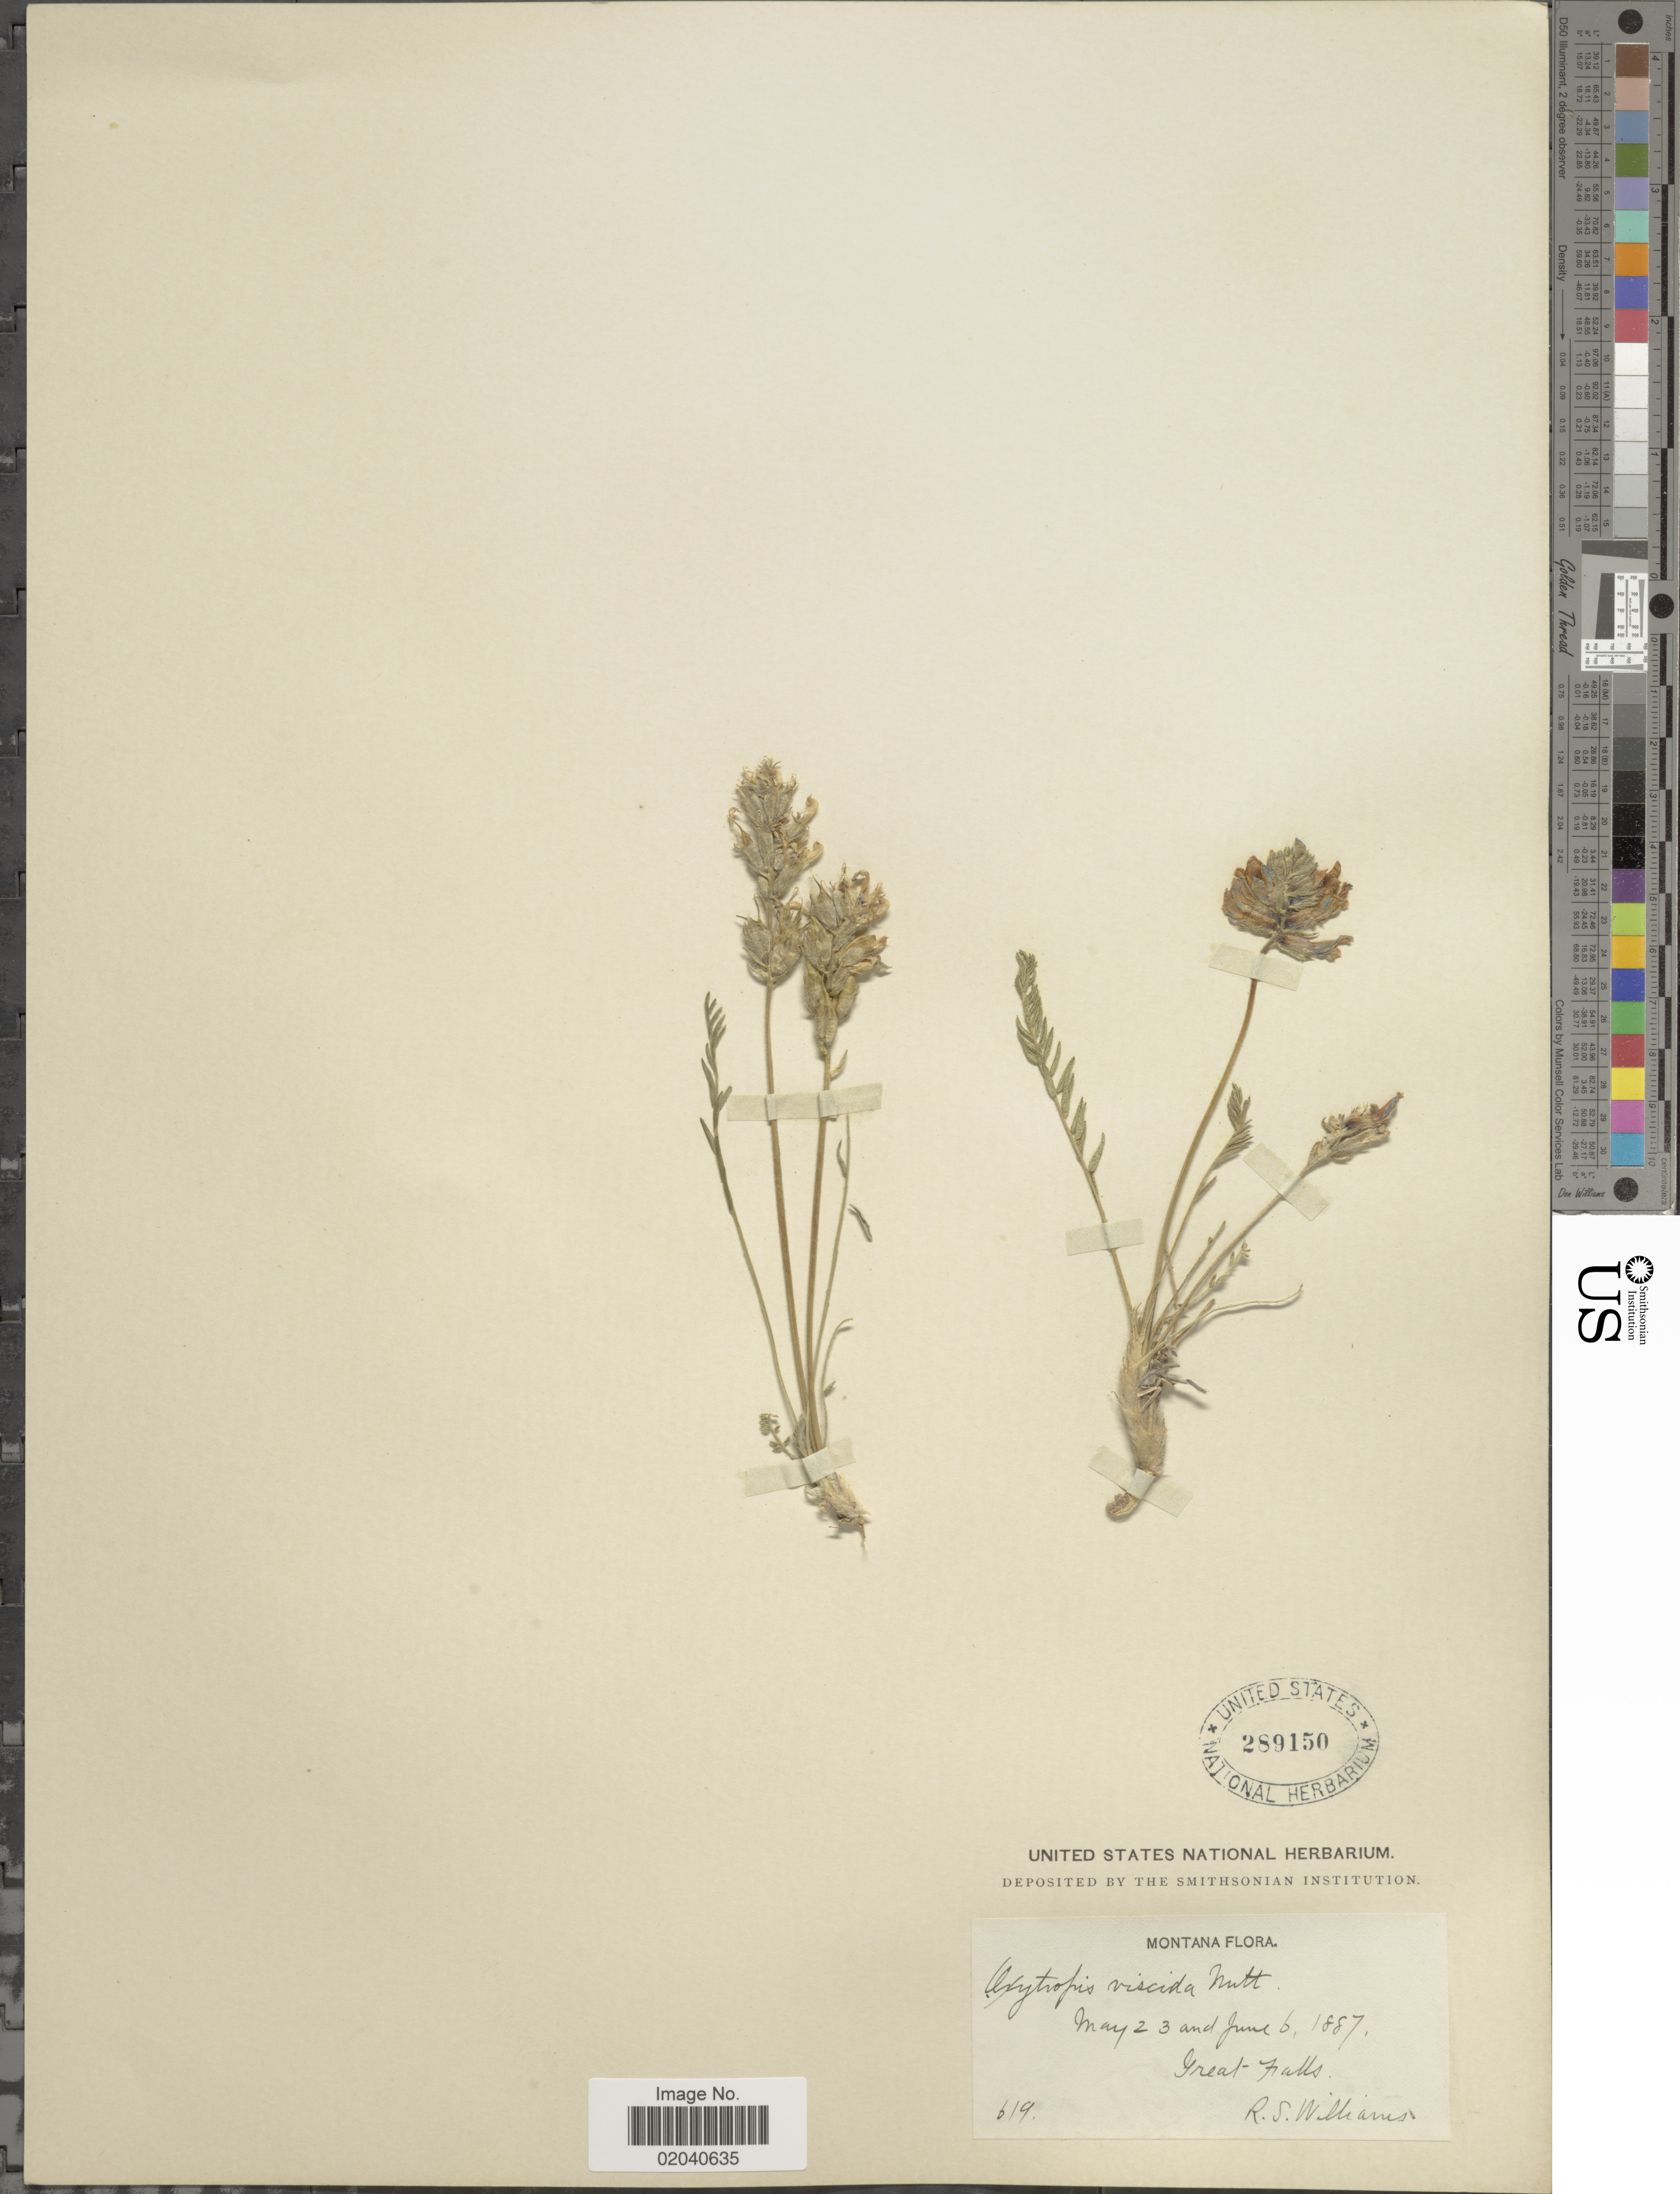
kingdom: Plantae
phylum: Tracheophyta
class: Magnoliopsida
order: Fabales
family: Fabaceae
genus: Oxytropis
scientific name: Oxytropis viscida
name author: Nutt.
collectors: R. S. Williams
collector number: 619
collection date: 1887-05-23/1887-06-06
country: United States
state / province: Montana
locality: Great Falls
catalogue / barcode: US 289150